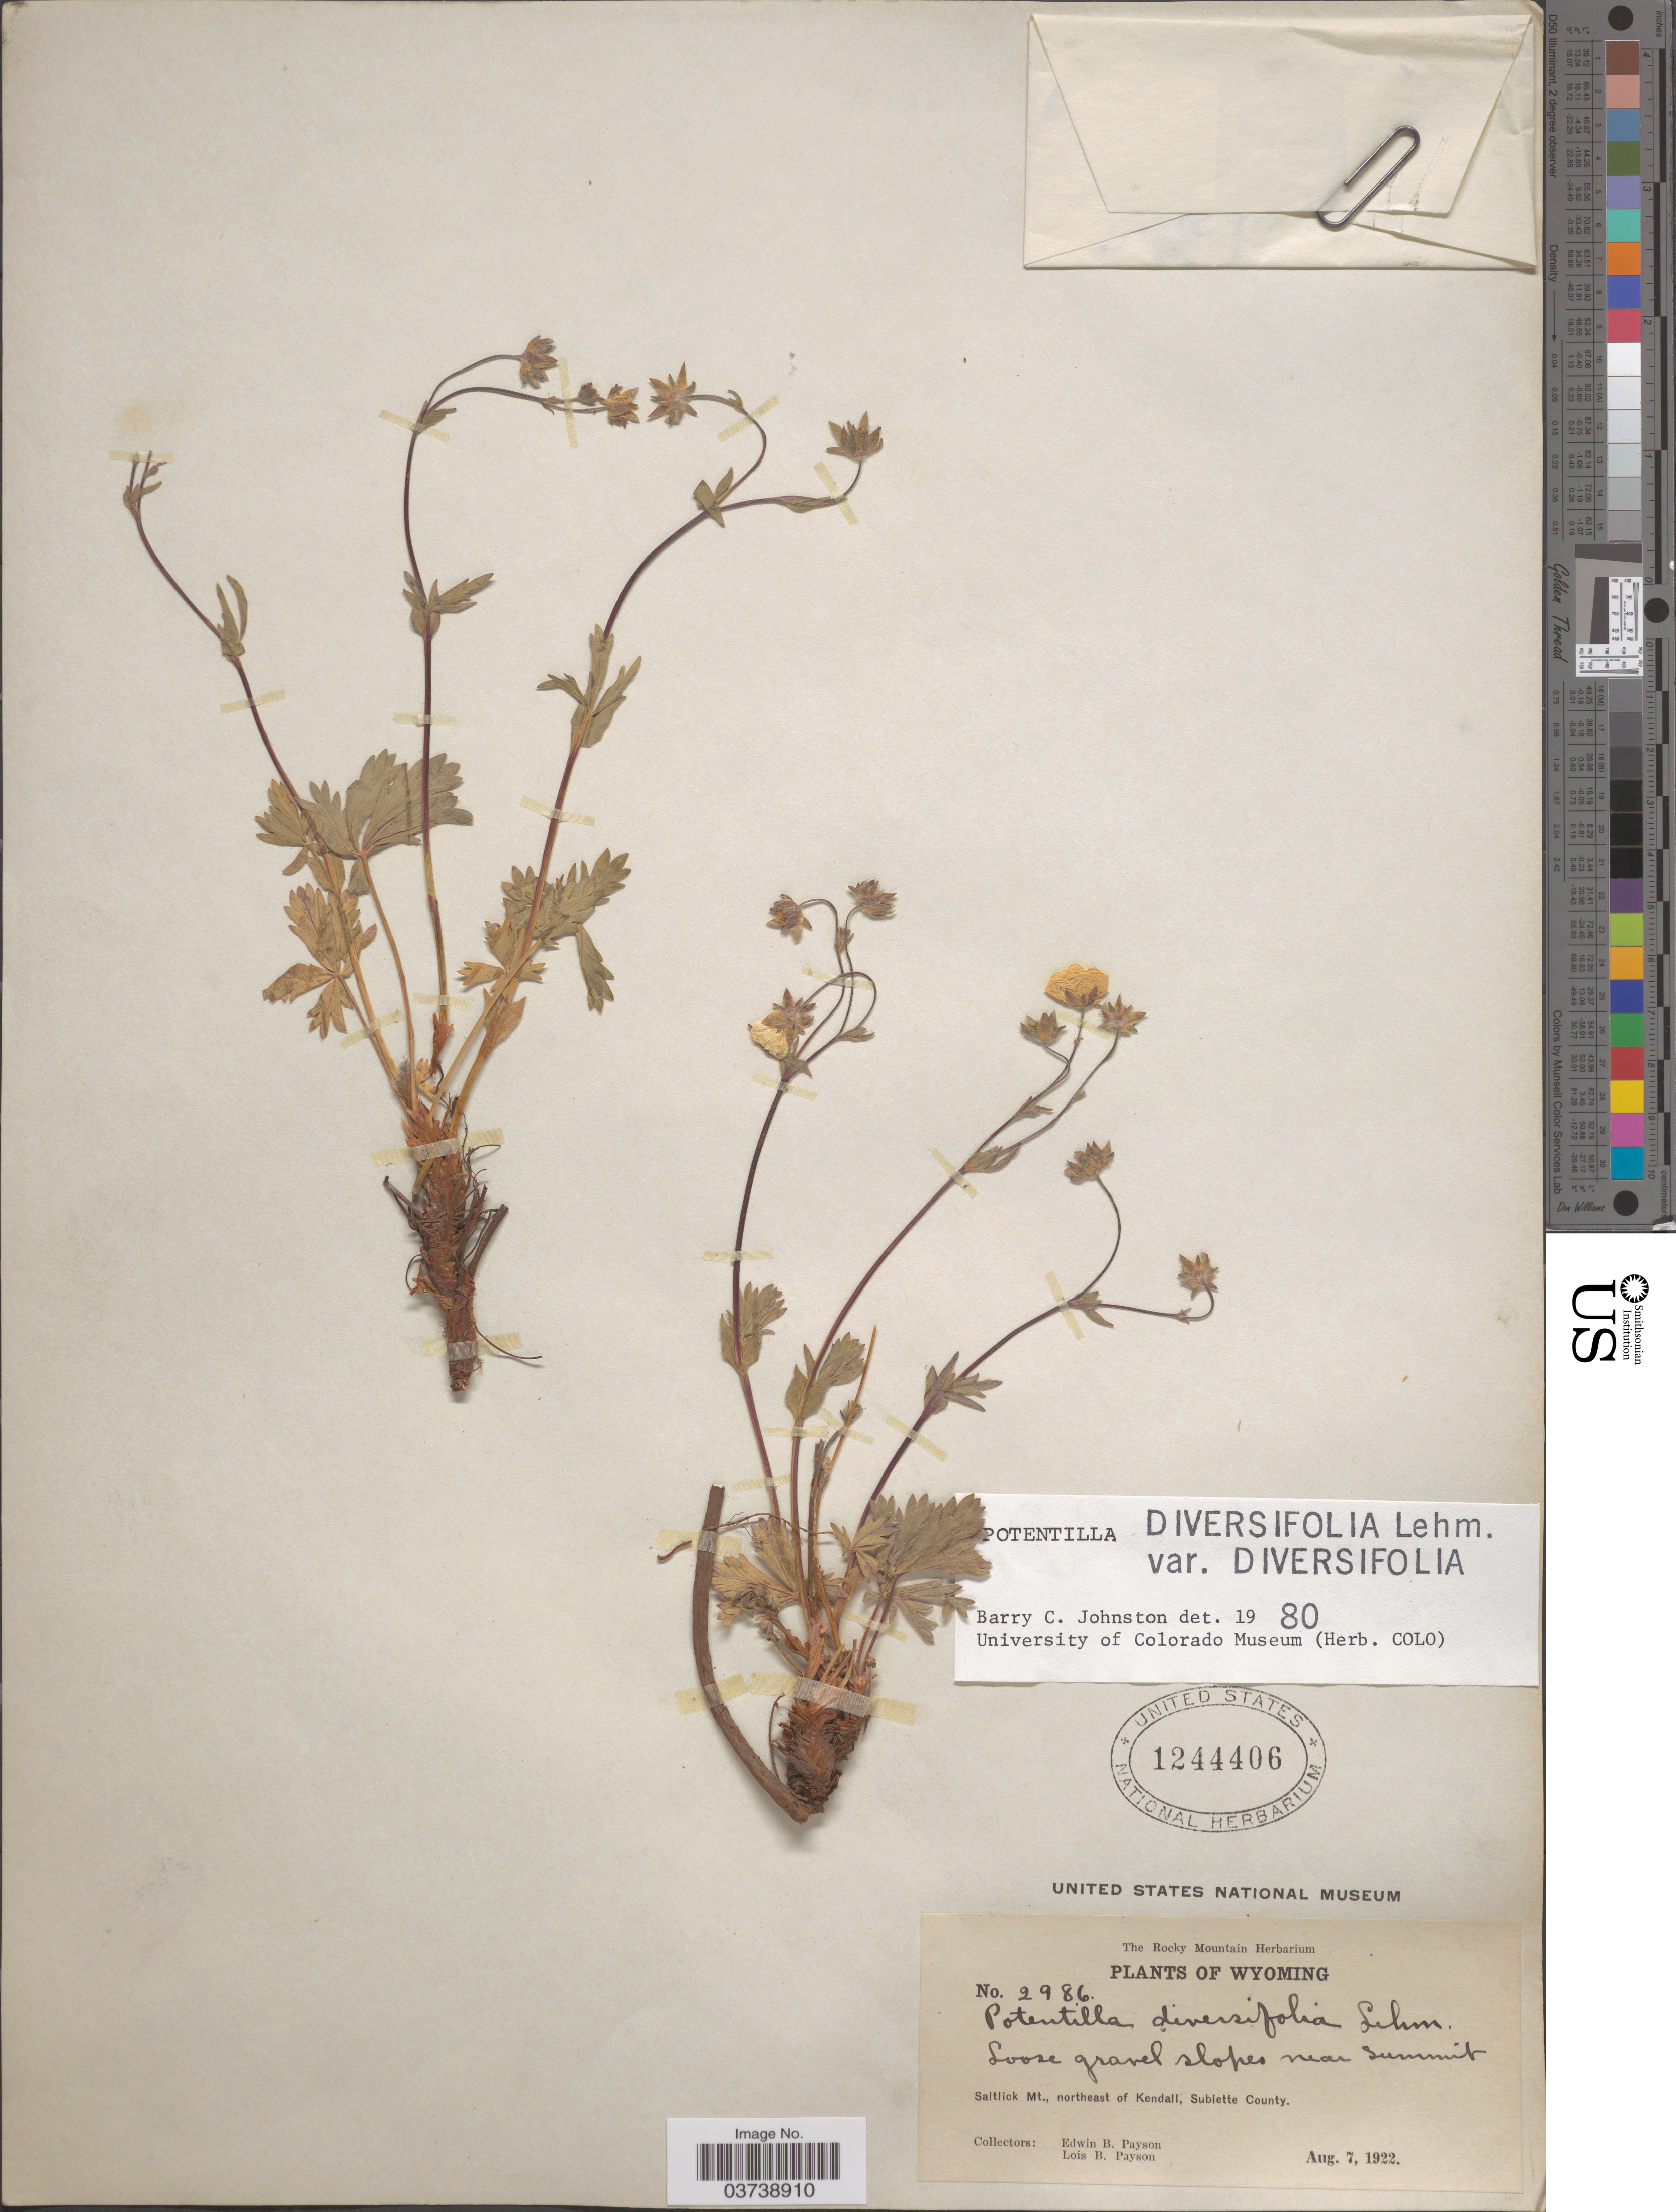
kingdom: Plantae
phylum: Tracheophyta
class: Magnoliopsida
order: Rosales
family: Rosaceae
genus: Potentilla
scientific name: Potentilla diversifolia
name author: Lehm.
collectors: E. B. Payson & L. Payson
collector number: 2986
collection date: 1922-08-07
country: United States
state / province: Wyoming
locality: Slopes near Summit. Satlick Mt., northeast of Kendall, Sublette County.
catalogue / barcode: US 1244406